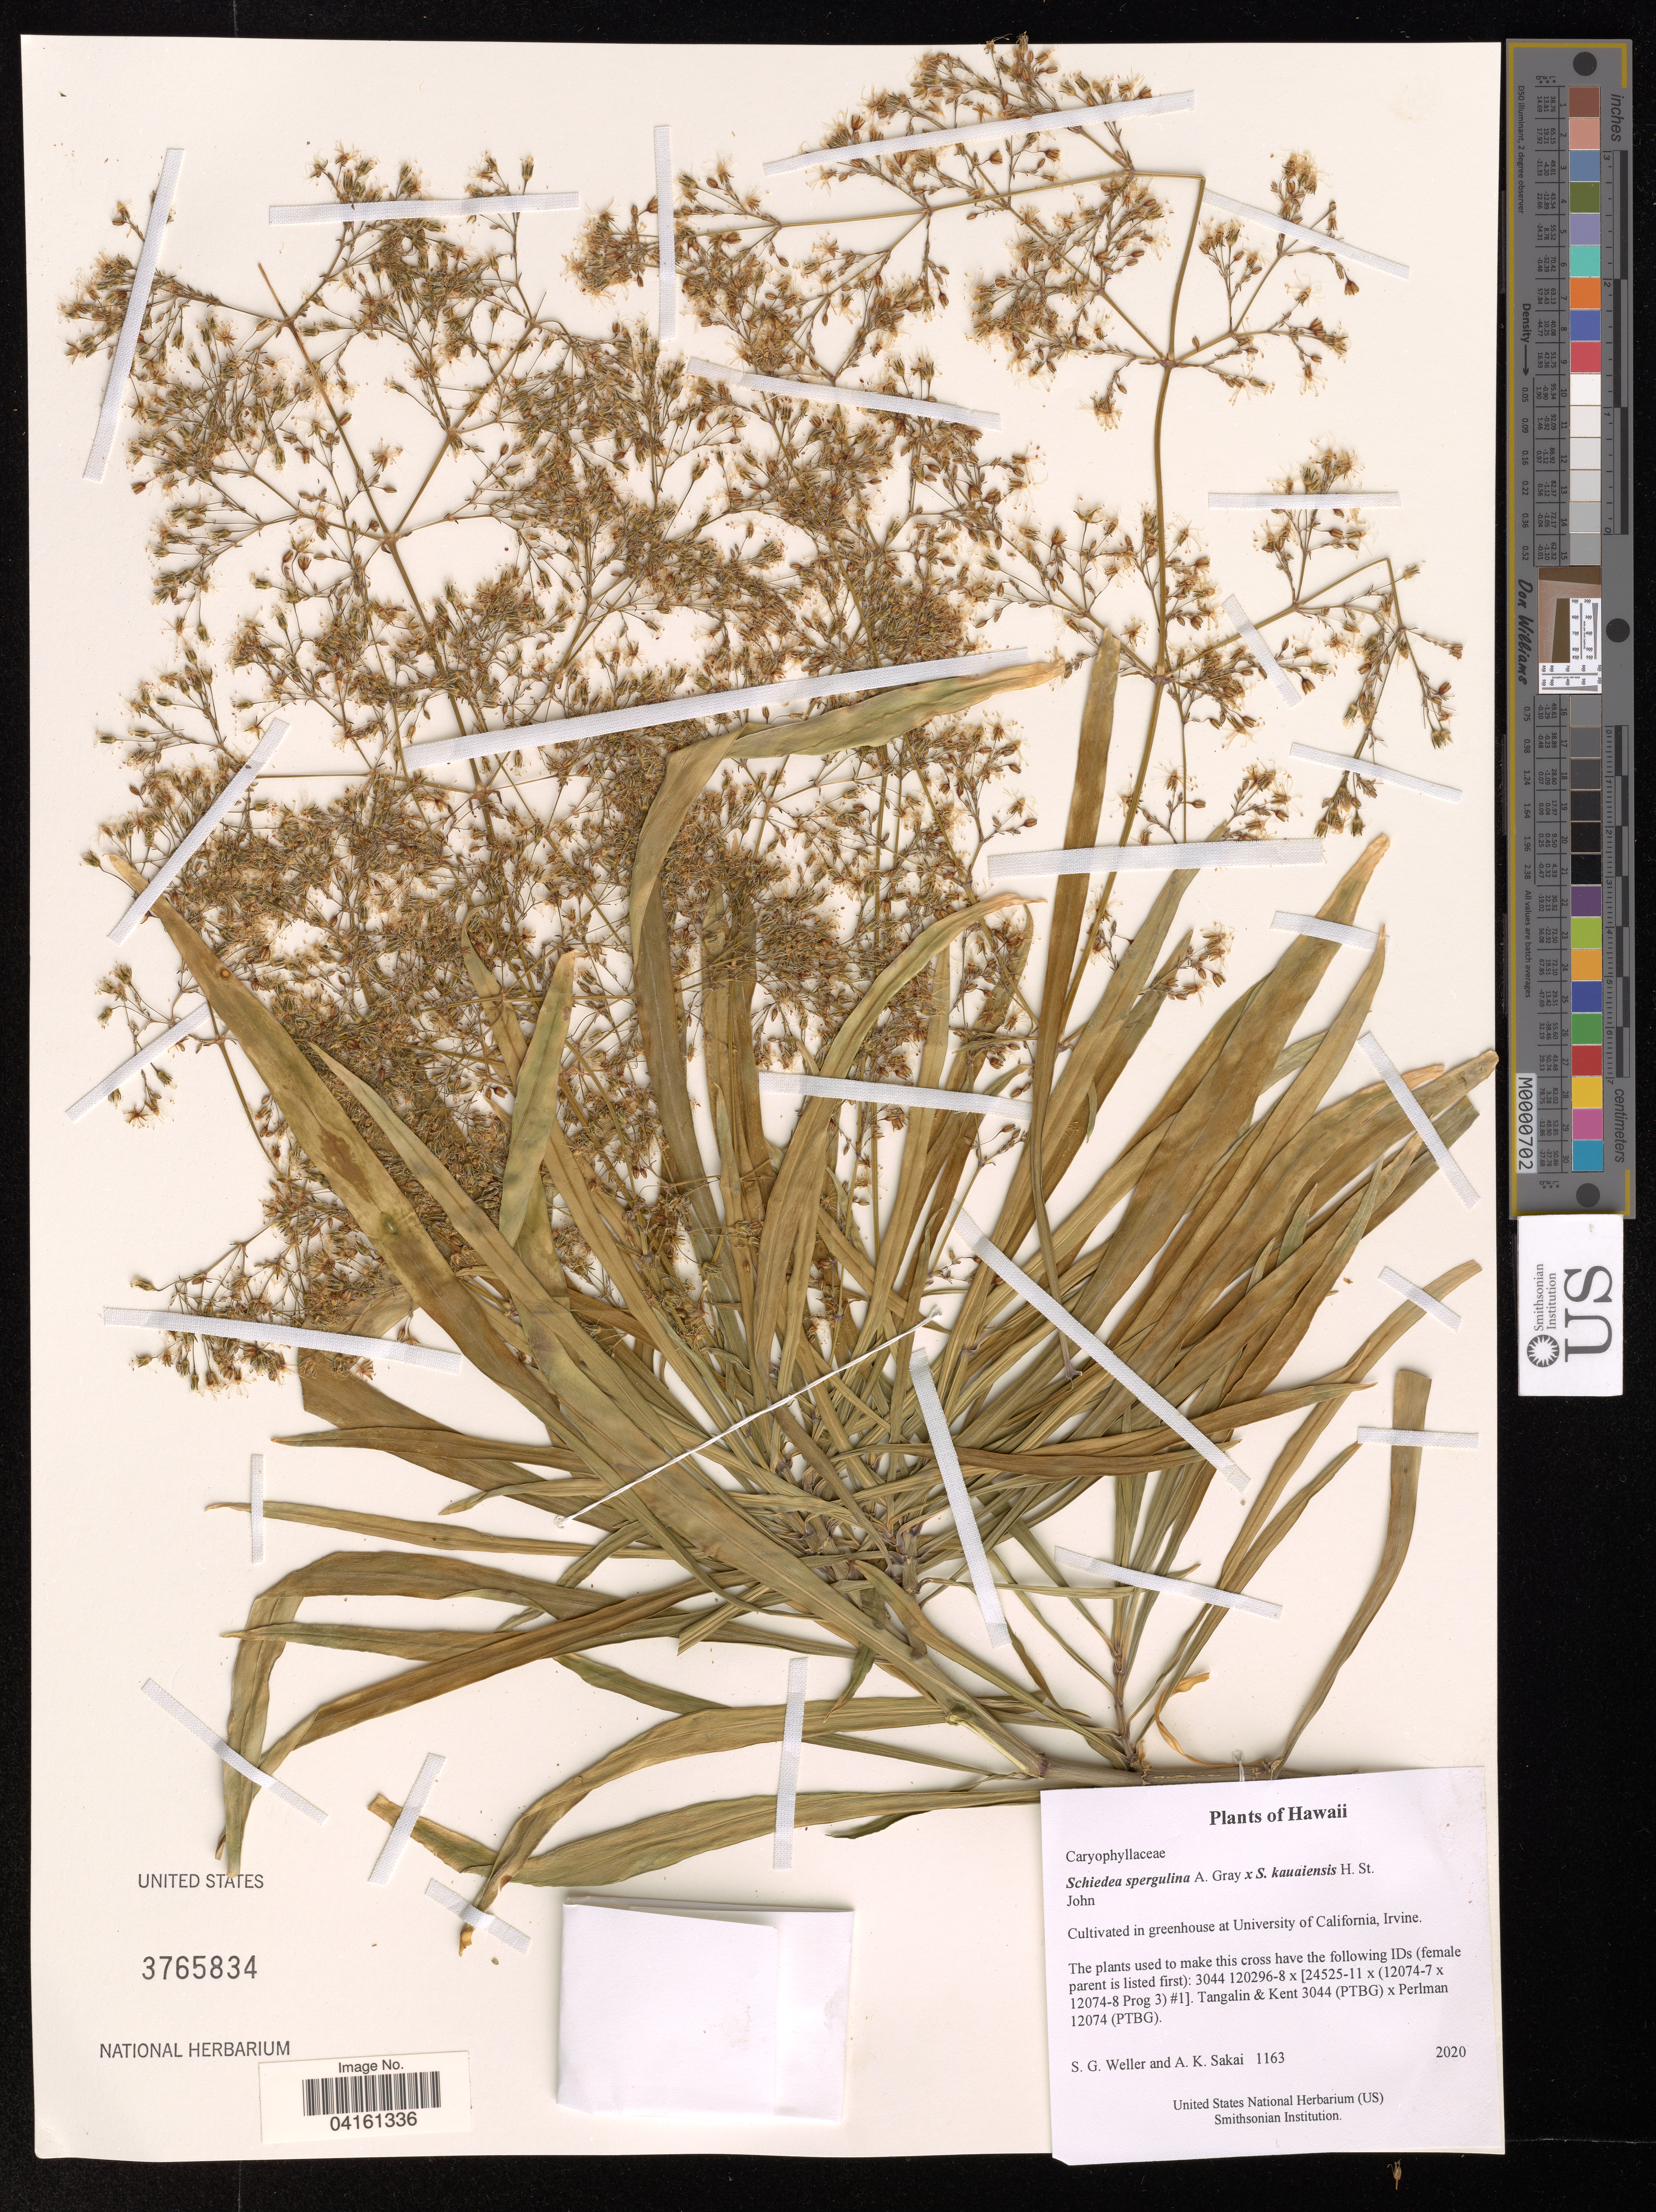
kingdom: Plantae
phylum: Tracheophyta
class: Magnoliopsida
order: Caryophyllales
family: Caryophyllaceae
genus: Schiedea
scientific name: Schiedea napaliensis x S. spergulina A. Gray in Wilkes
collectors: S. G. Weller & A. Sakai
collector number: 1163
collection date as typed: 2020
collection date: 2020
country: United States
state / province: California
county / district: Orange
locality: Cultivated in greenhouse at University of California, Irvine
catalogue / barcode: US 3765834